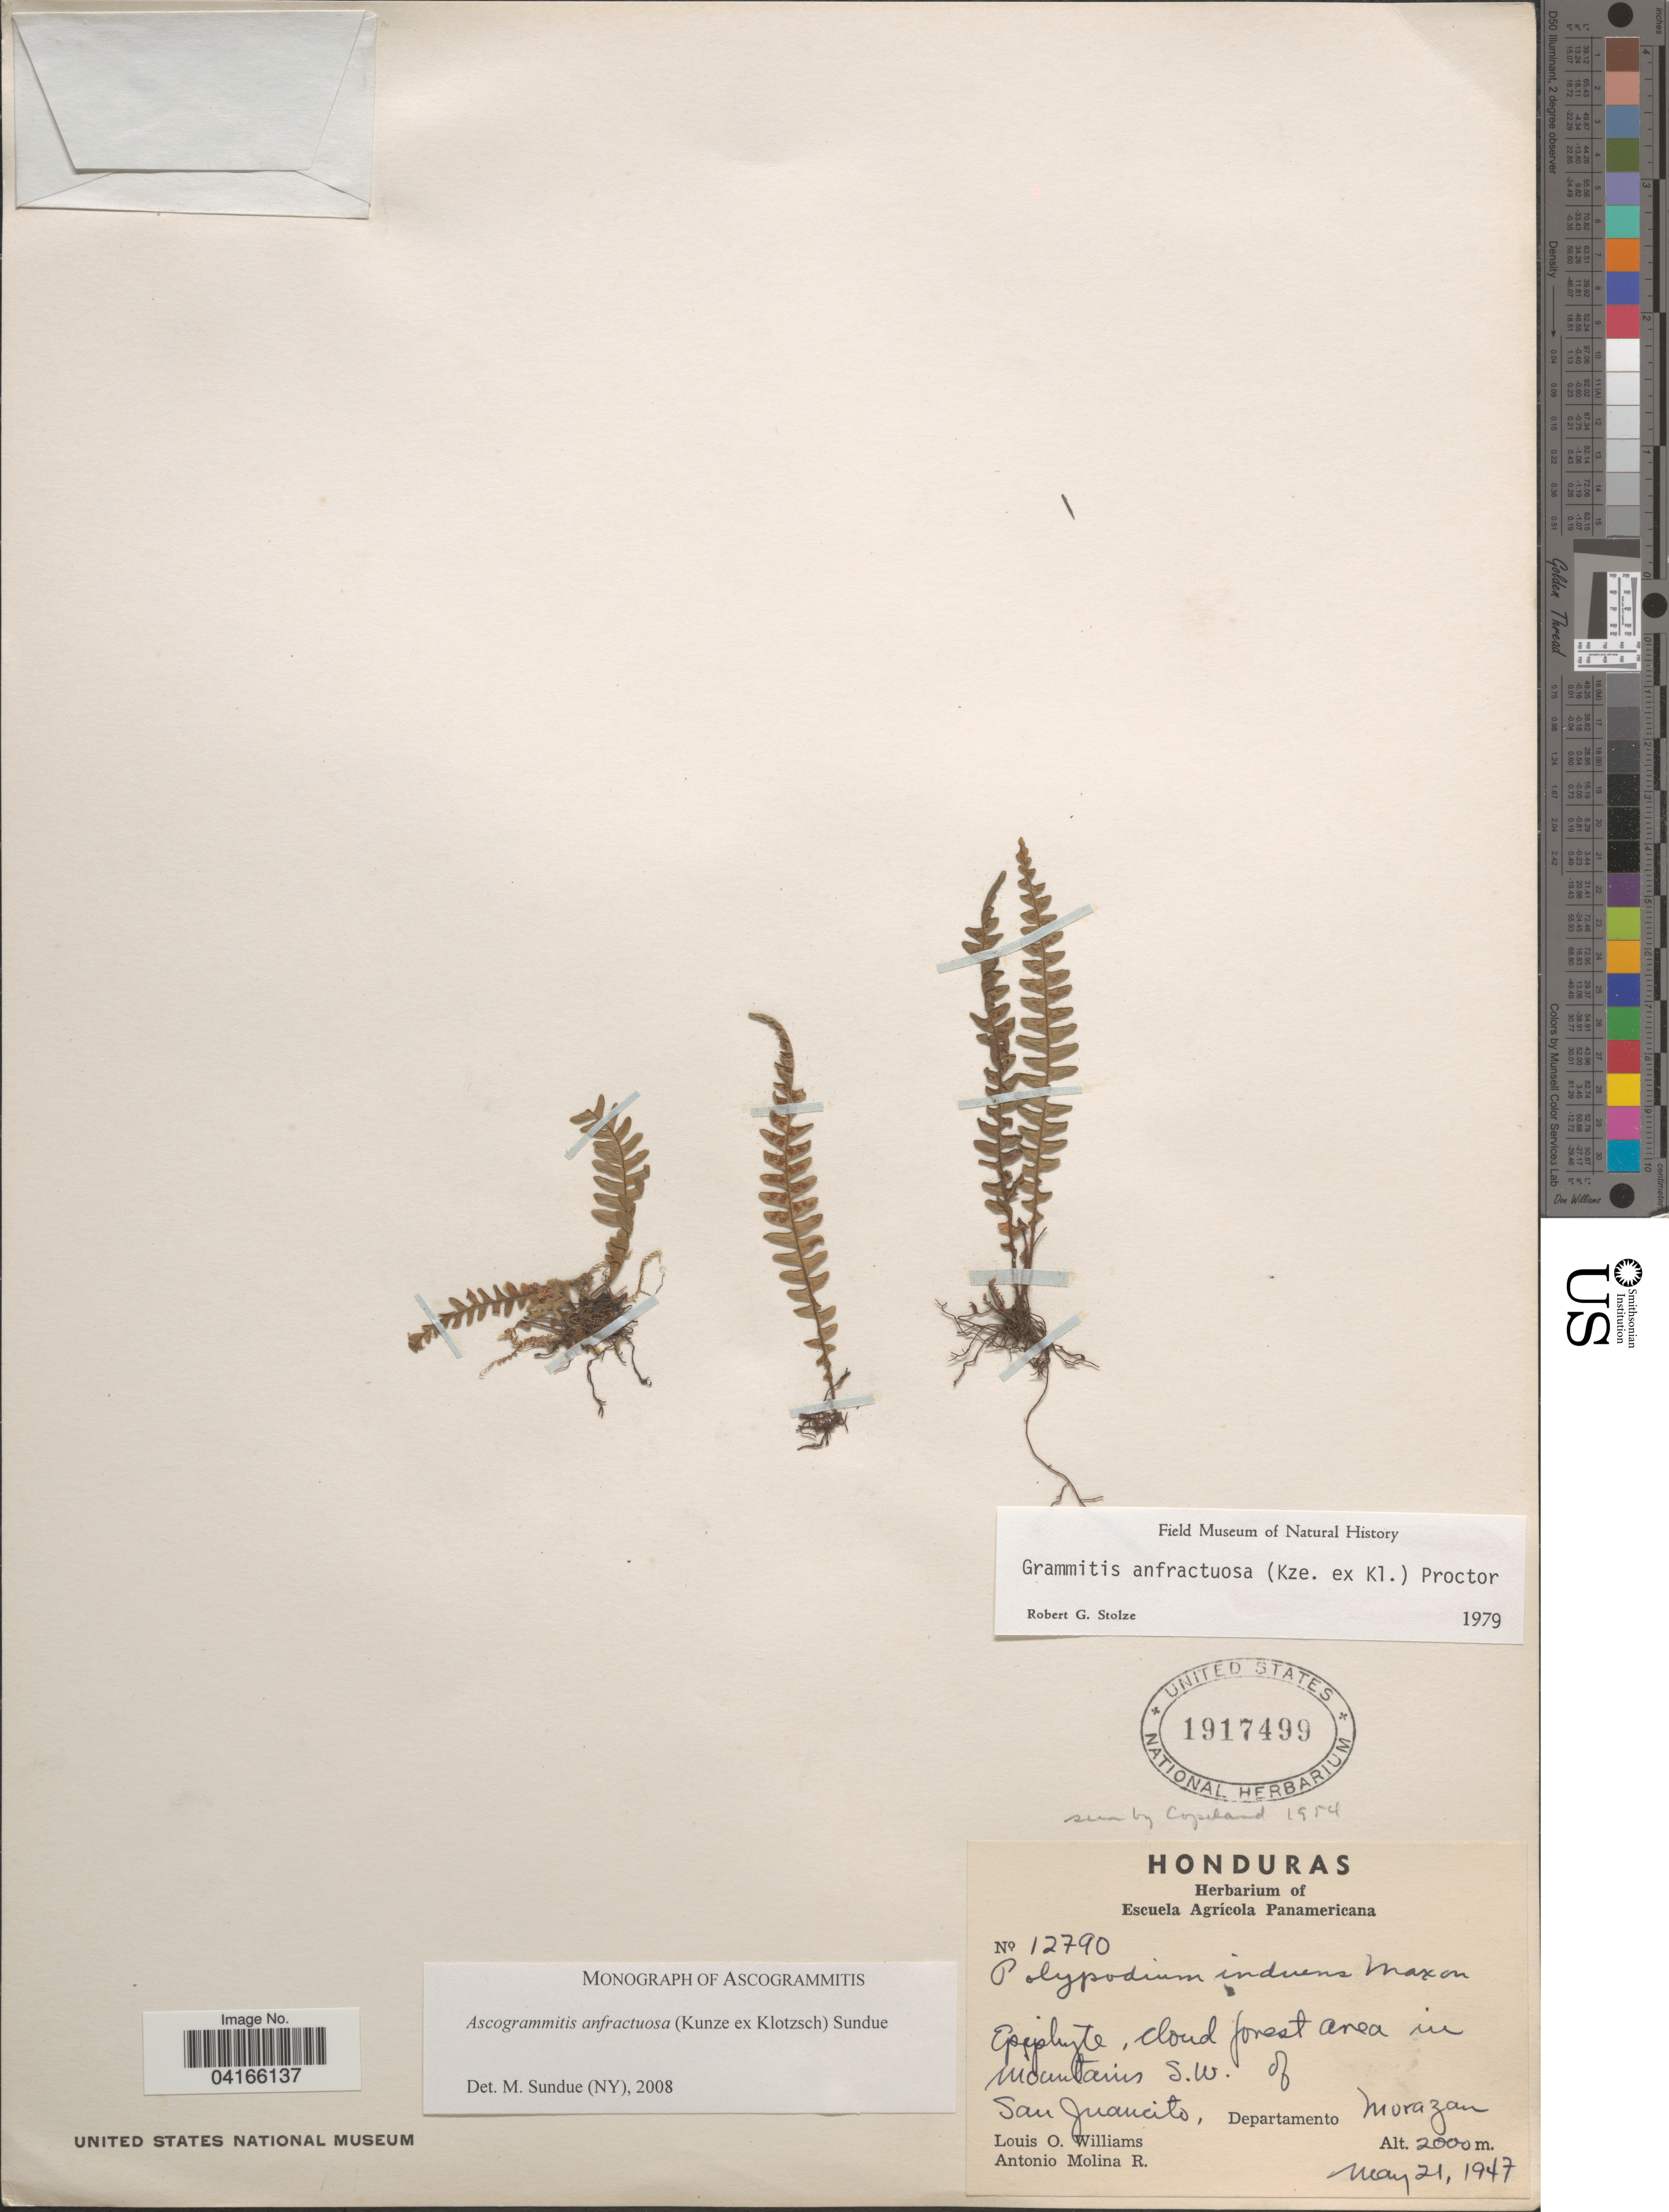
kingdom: Plantae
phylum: Tracheophyta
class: Polypodiopsida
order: Polypodiales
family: Polypodiaceae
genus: Ascogrammitis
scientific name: Ascogrammitis anfractuosa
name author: (Kunze ex Klotzsch) Sundue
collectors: L. O. Williams & A. Molina R.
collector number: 12790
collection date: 1947-05-21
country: Honduras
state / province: Fco. Morazán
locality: Epiphyte, cloud forest area in mountains S.W. of San Juancito, Departamento Morazan.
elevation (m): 2000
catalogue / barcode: US 1917499